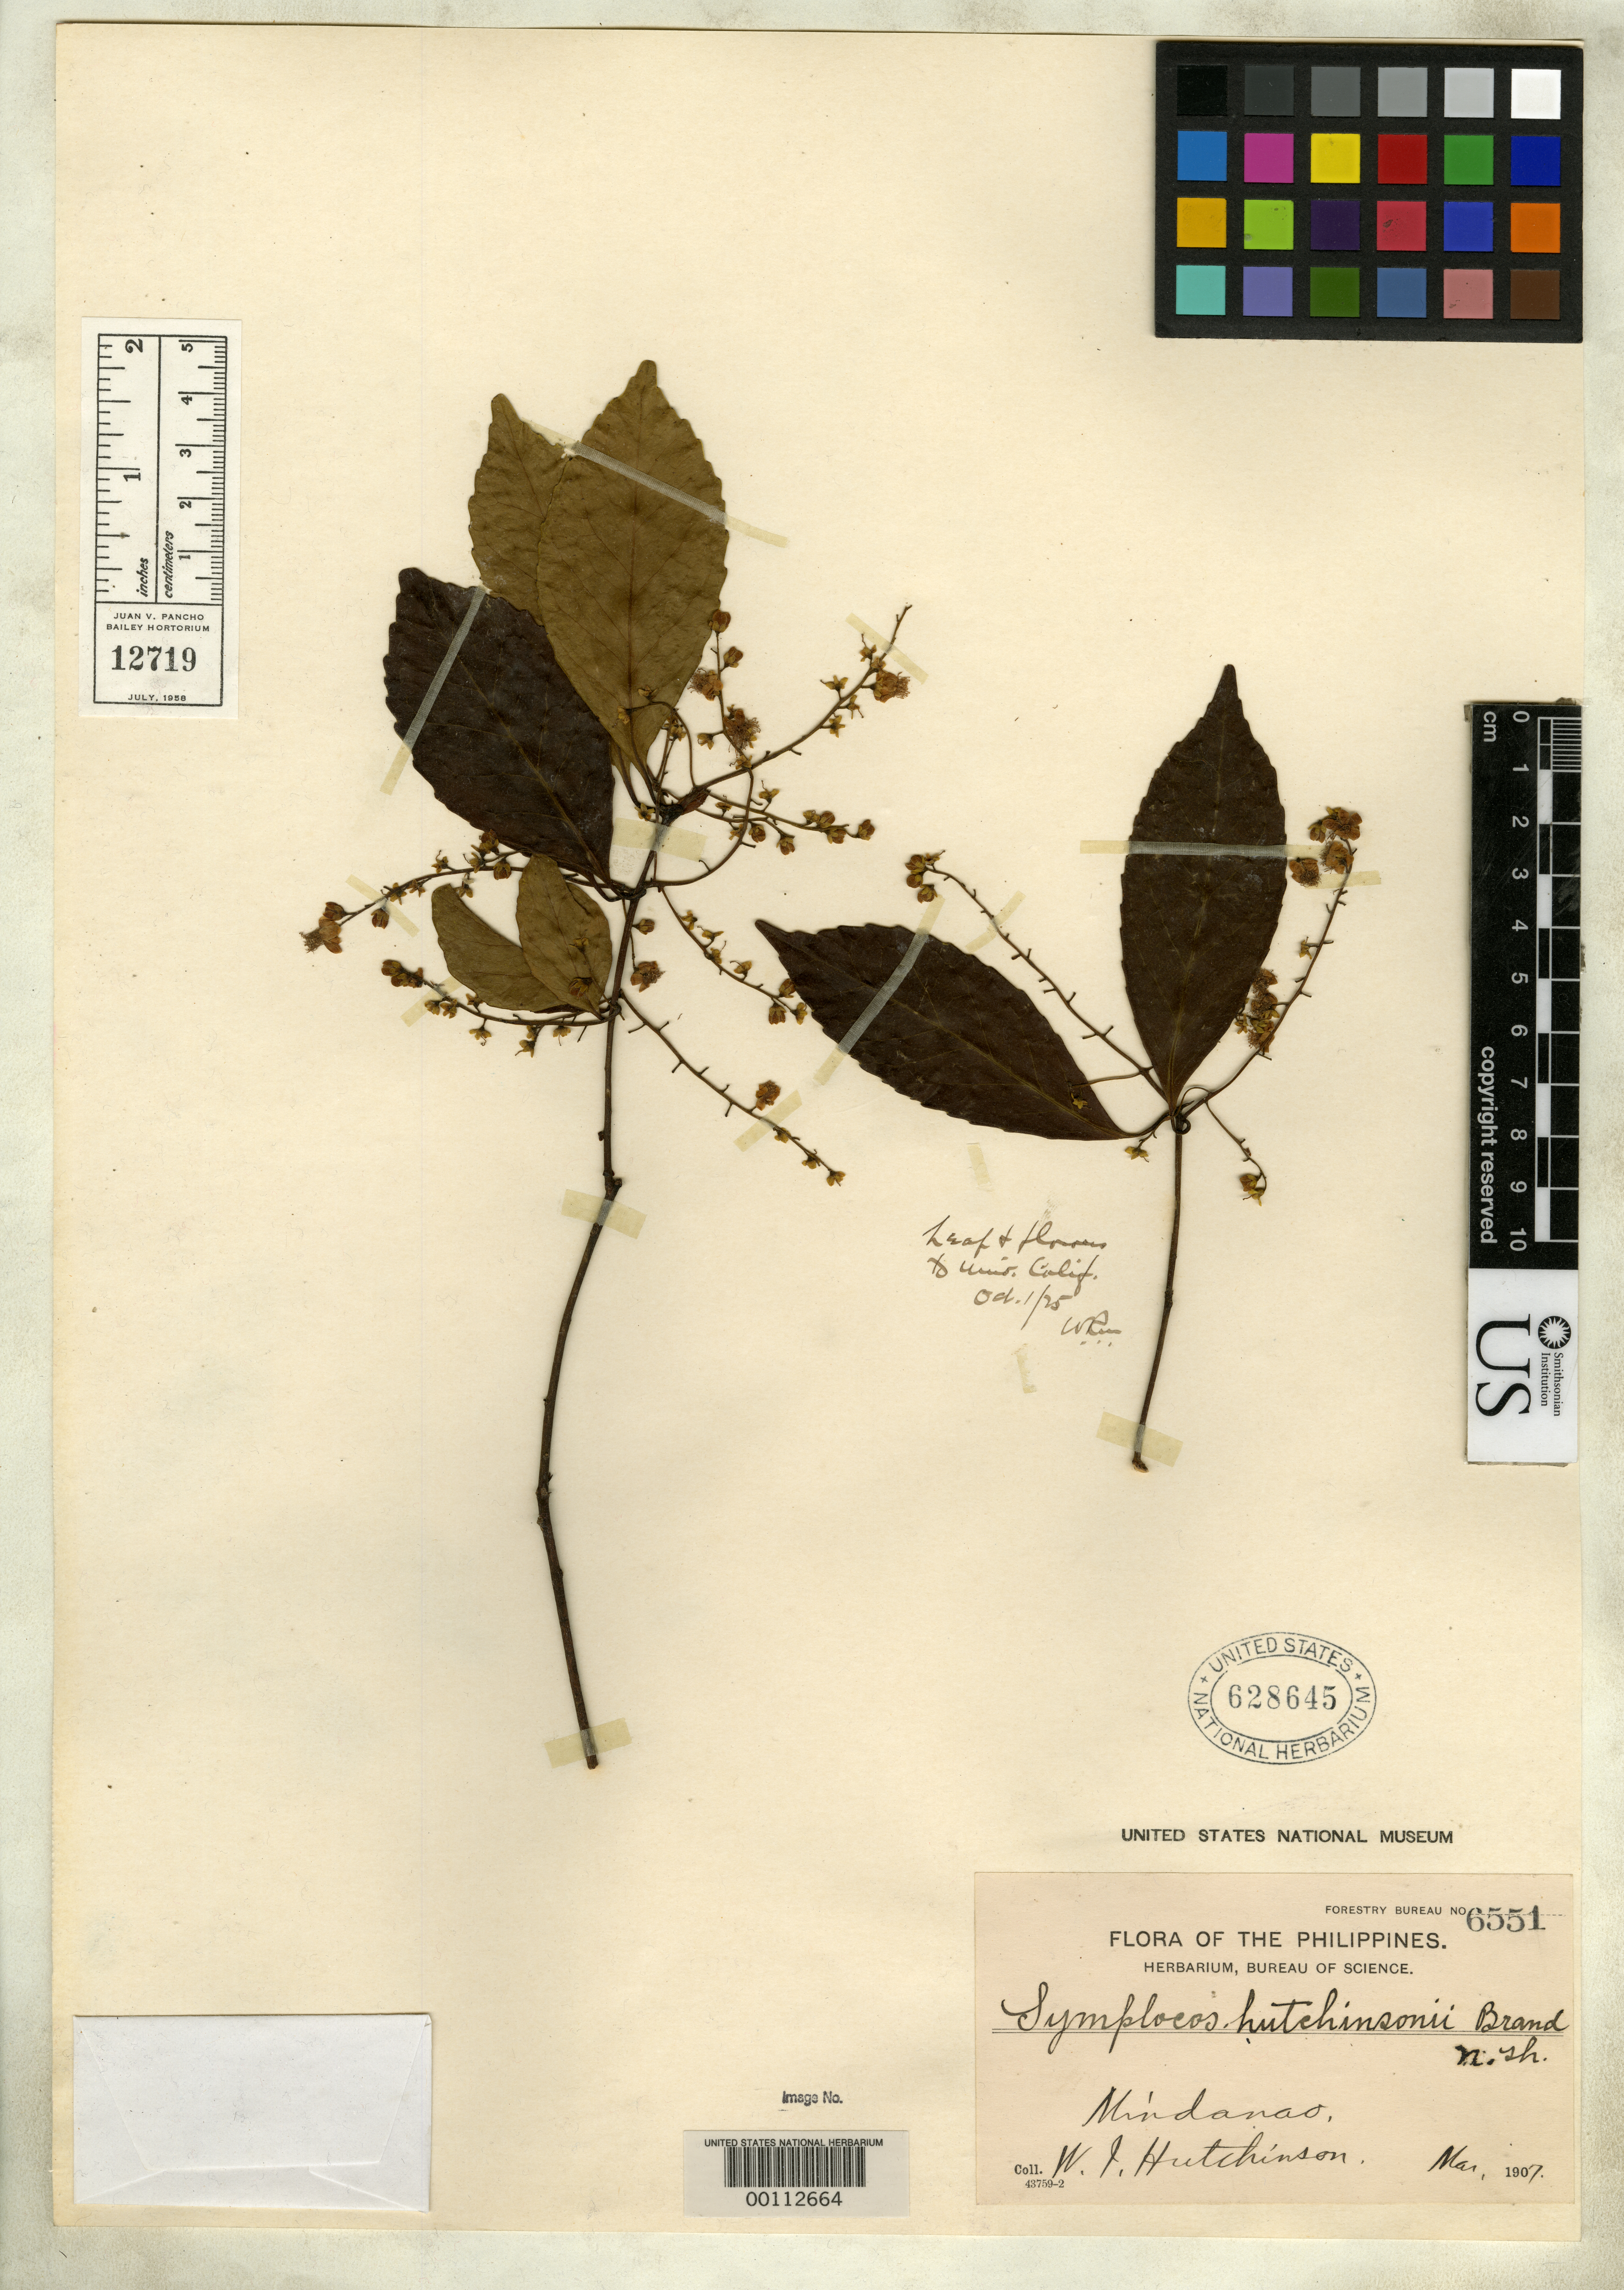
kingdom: Plantae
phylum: Tracheophyta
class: Magnoliopsida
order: Ericales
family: Symplocaceae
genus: Symplocos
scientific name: Symplocos hutchinsonii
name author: Brand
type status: Isotype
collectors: W. I. Hutchinson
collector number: Forestry Bureau 6551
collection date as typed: Mar 1907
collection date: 1907-03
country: Philippines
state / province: Zamboanga Peninsula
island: Mindanao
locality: Tetuan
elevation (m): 5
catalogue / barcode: US 628645